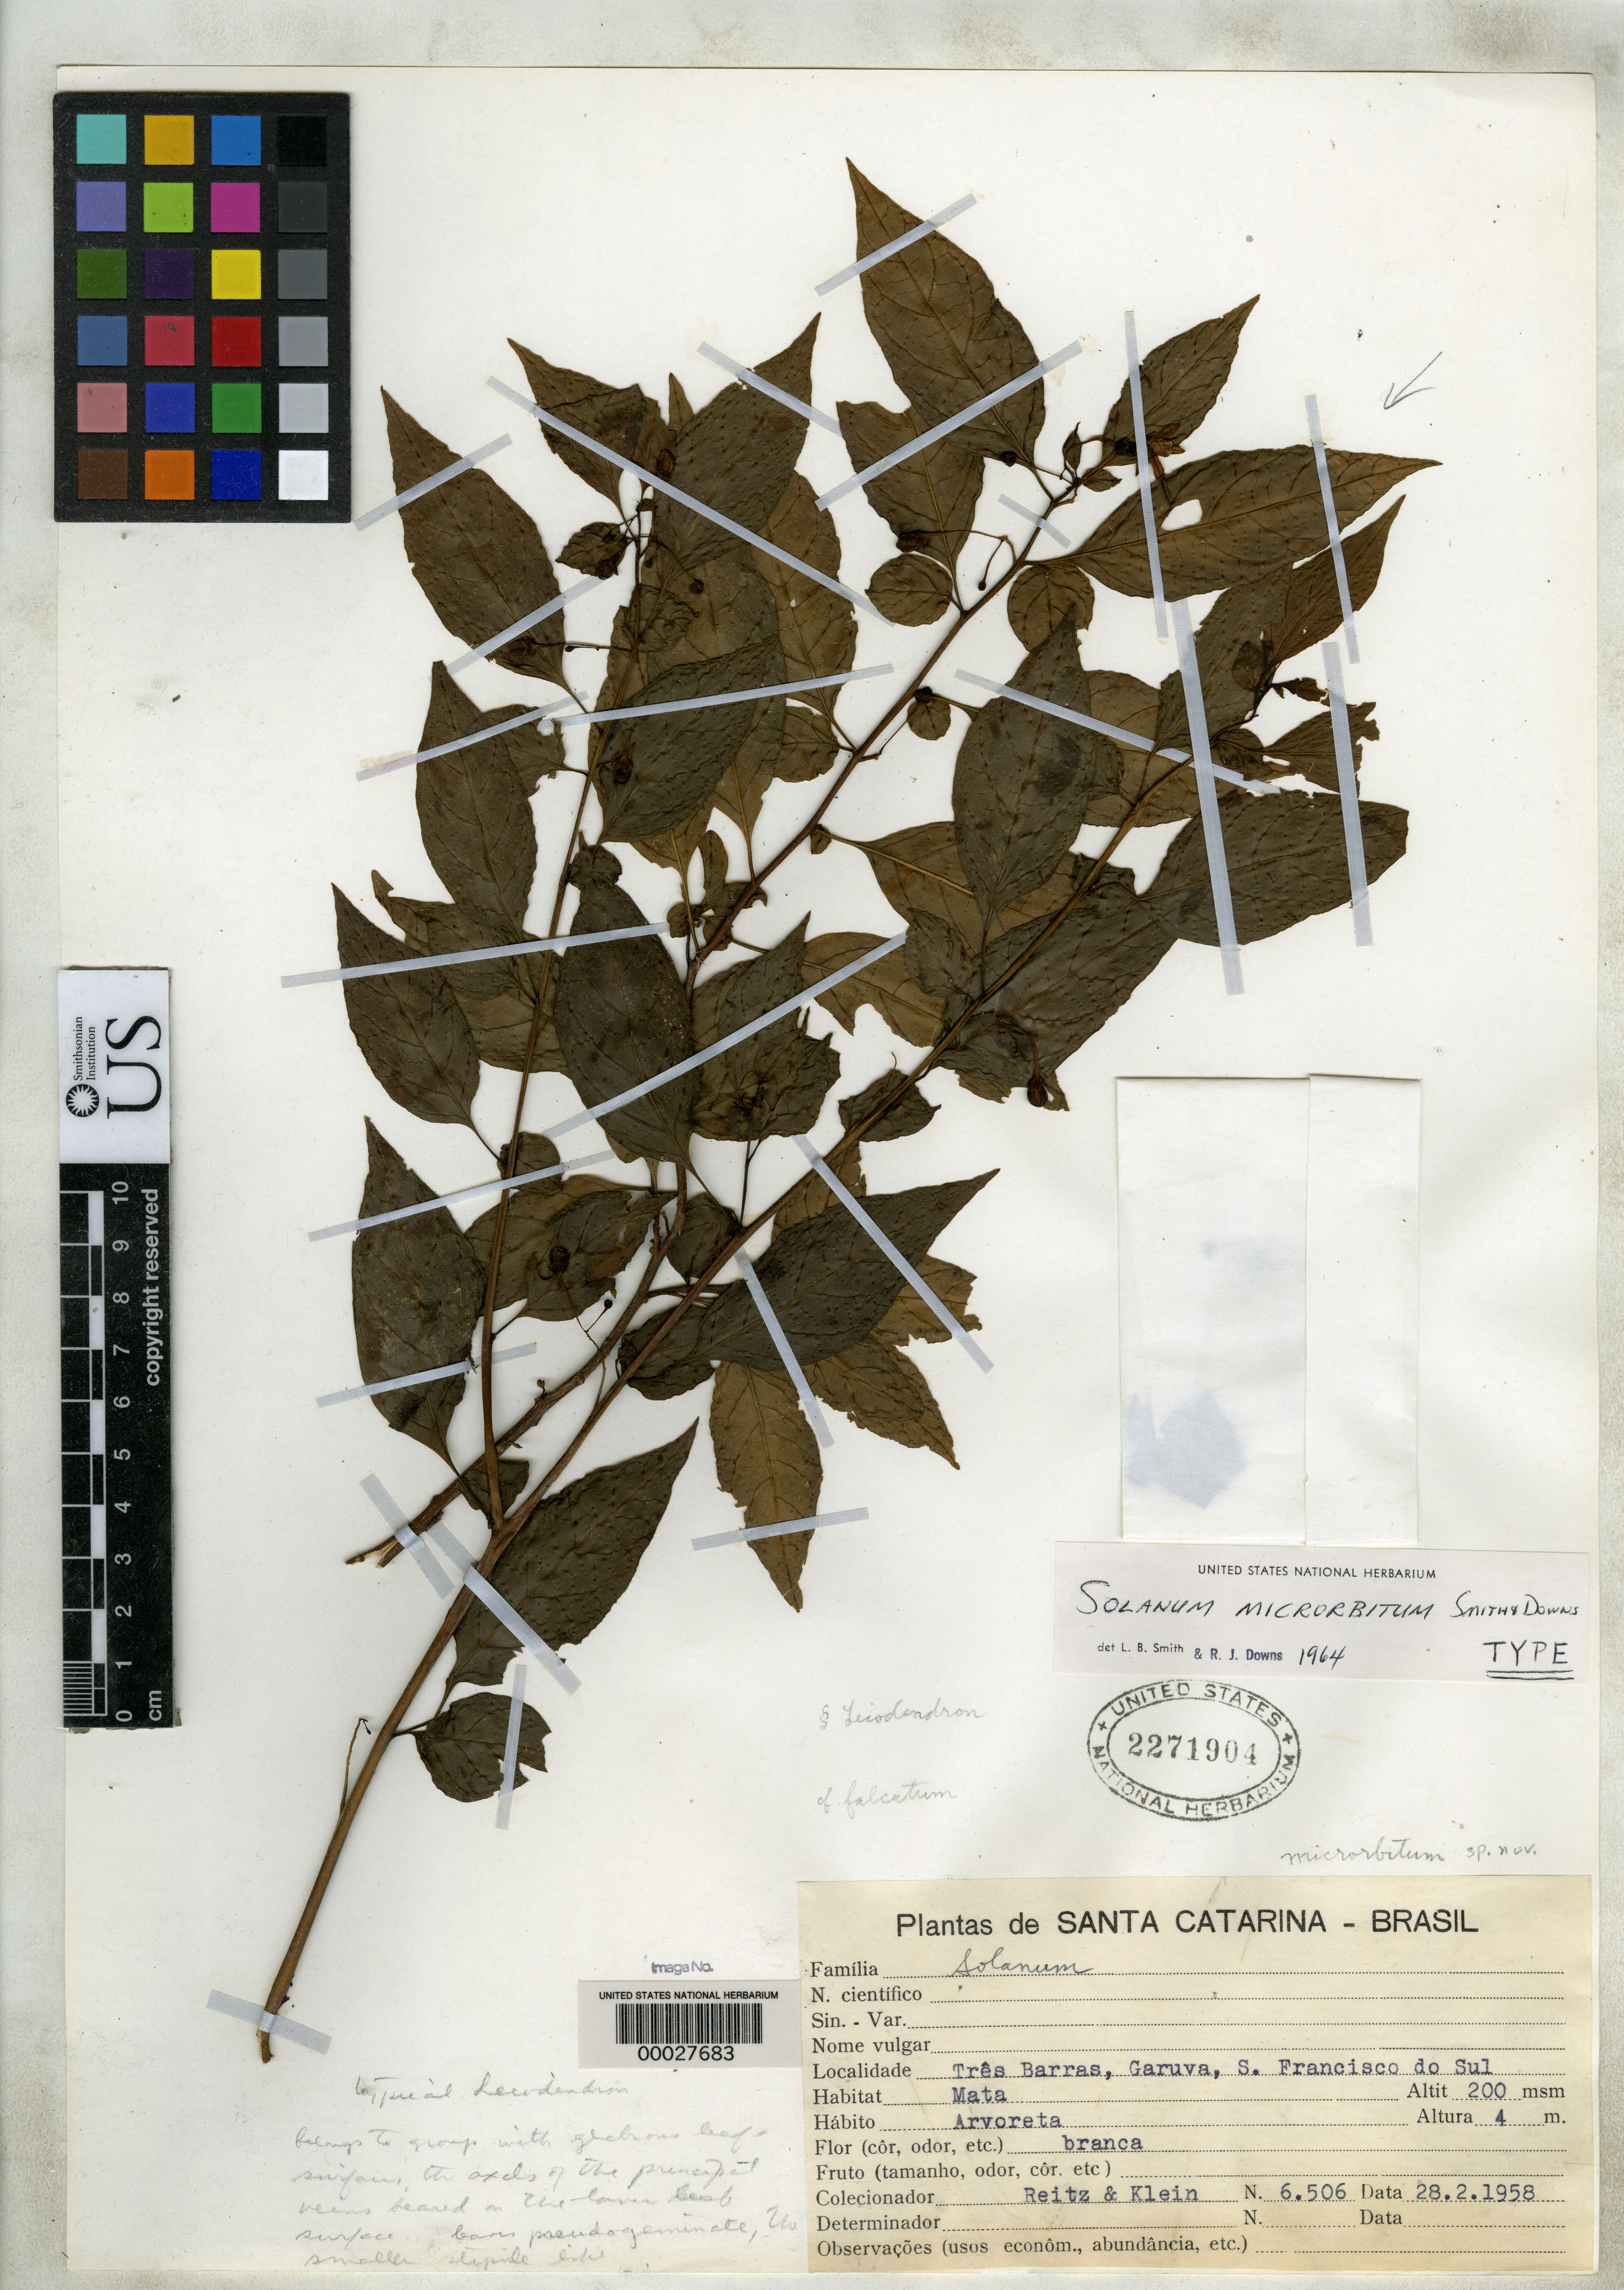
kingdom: Plantae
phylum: Tracheophyta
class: Magnoliopsida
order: Solanales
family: Solanaceae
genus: Solanum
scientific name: Solanum microrbitum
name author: L.B. Sm. & Downs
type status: Holotype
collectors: R. Reitz & R. M. Klein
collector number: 6506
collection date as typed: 28 Feb 1958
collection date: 1958-02-28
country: Brazil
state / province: Santa Catarina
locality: Tres Barras, Garuva.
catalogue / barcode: US 2271904